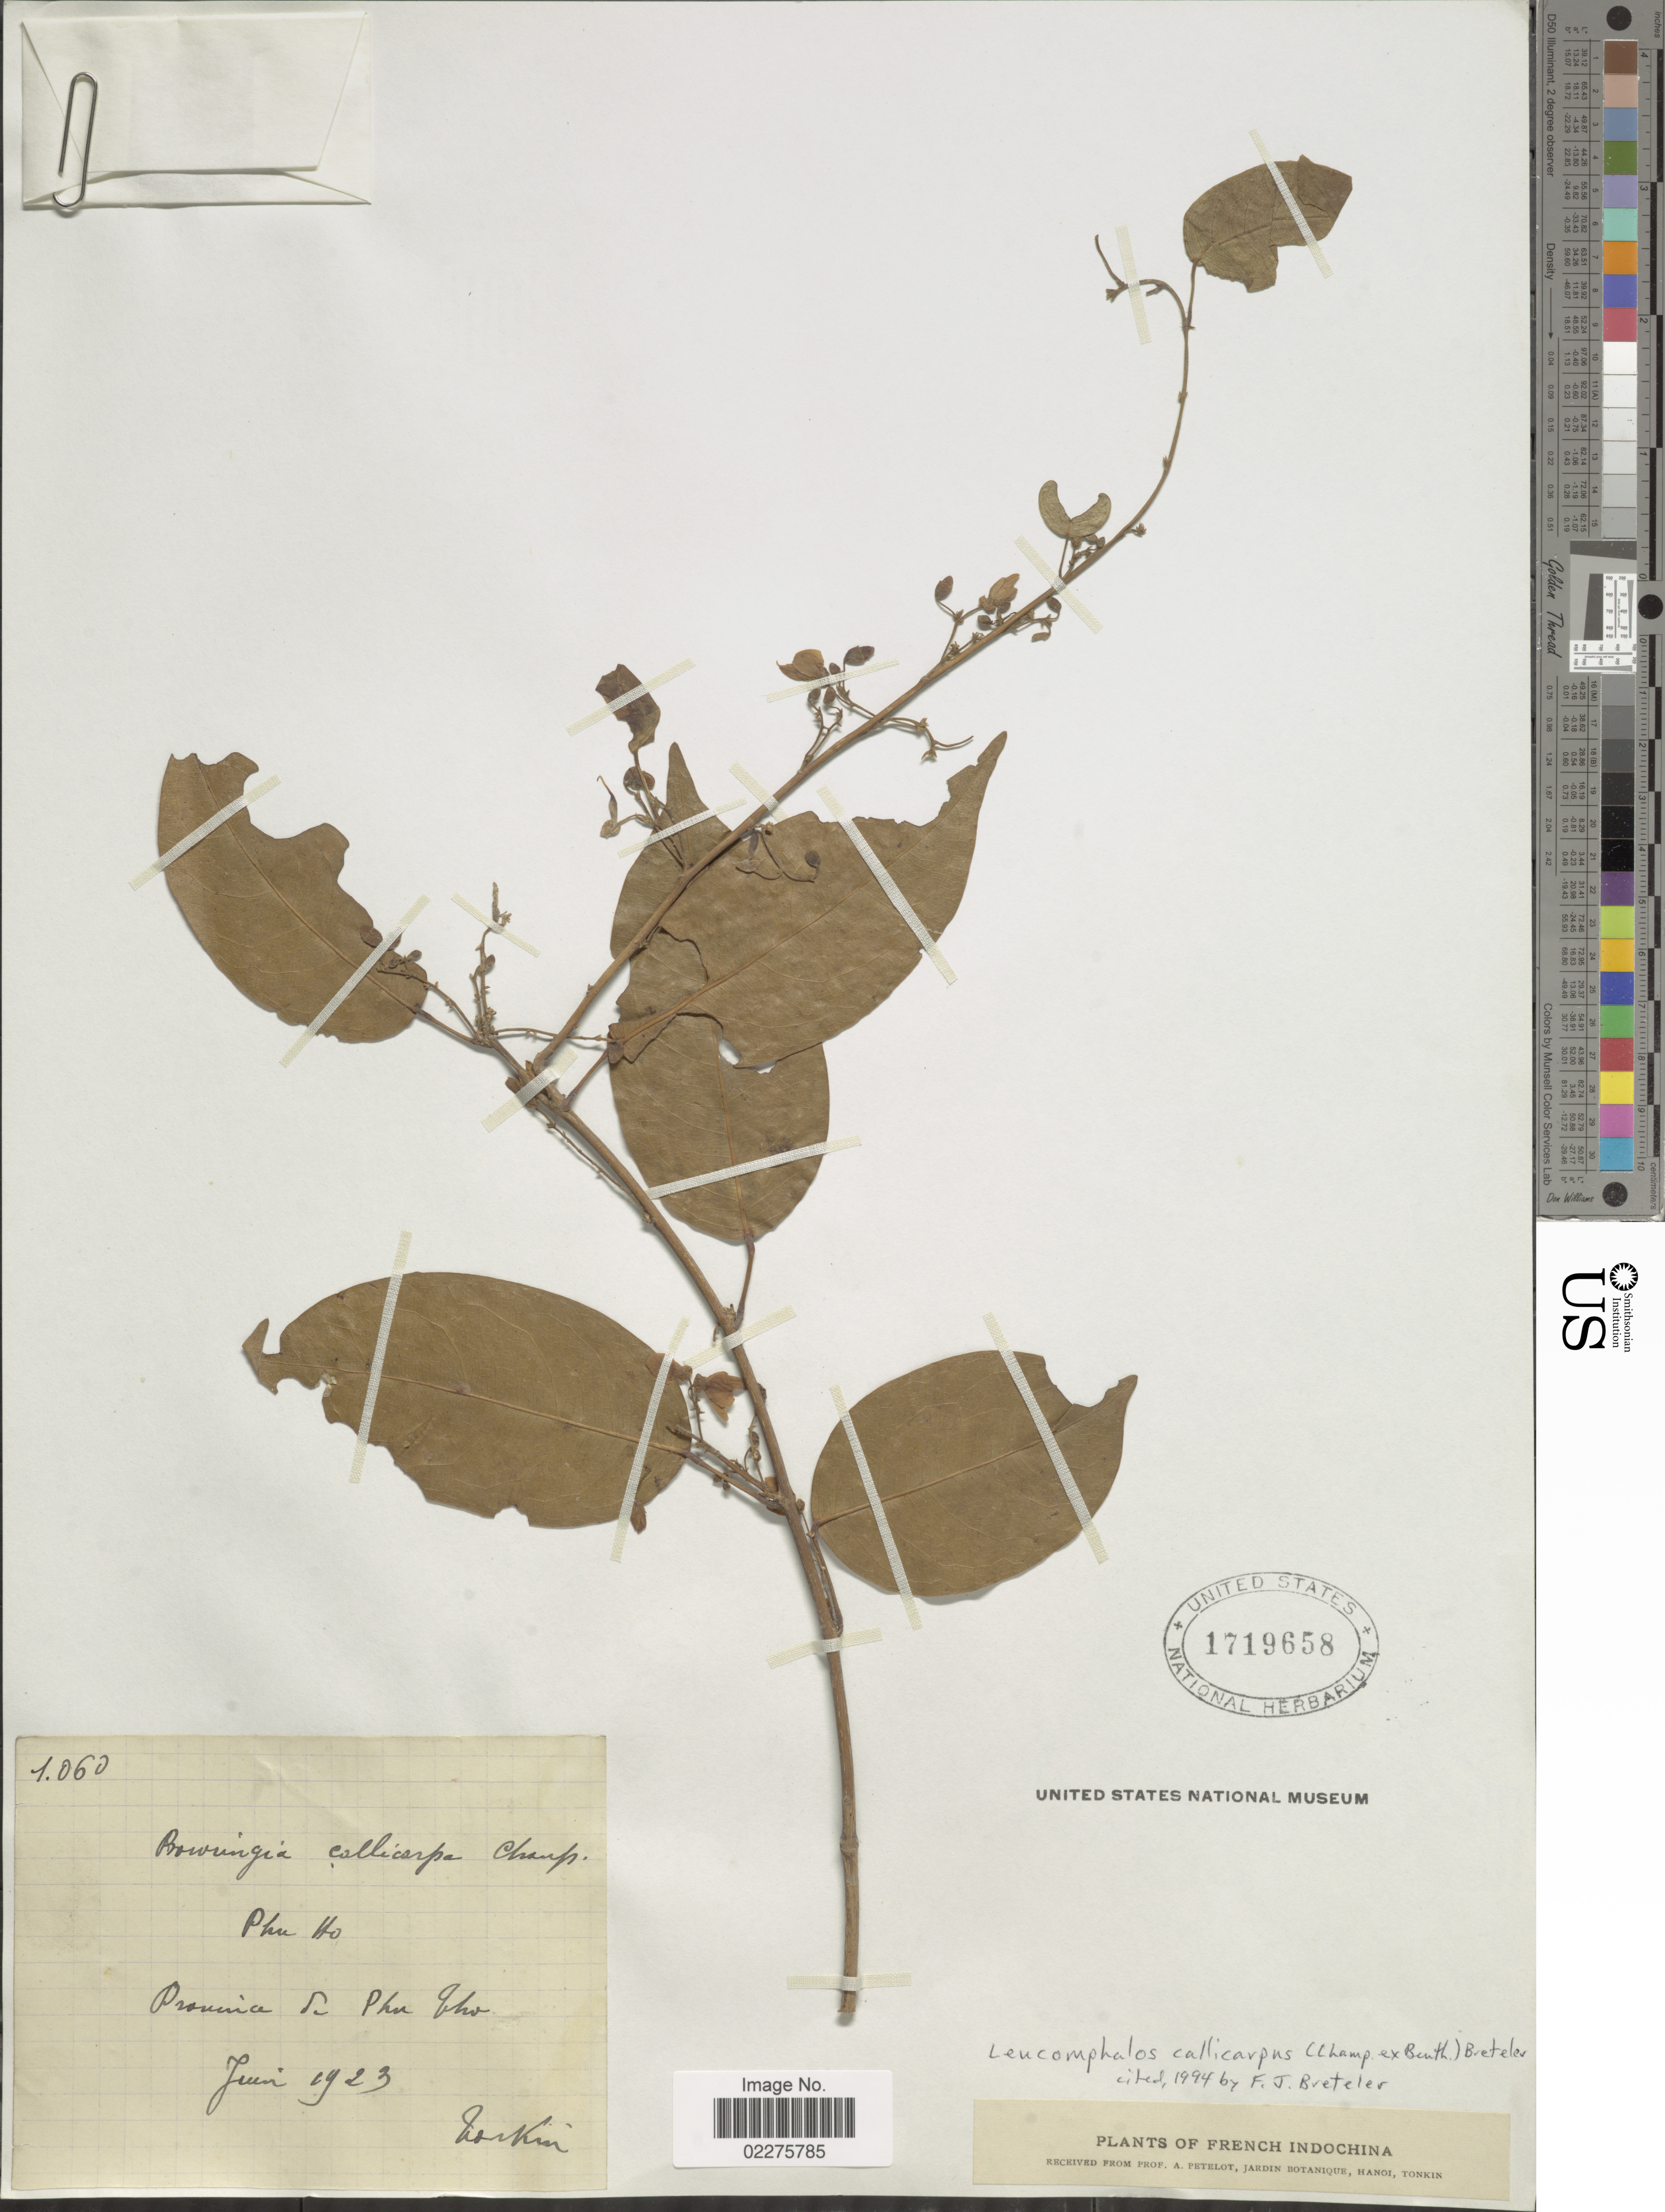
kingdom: Plantae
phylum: Tracheophyta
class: Magnoliopsida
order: Fabales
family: Fabaceae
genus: Bowringia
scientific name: Bowringia callicarpa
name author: Champ. ex Benth.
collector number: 1060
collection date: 1923-06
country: Vietnam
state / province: Phu Tho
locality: French Indochina. Phu Ho, Tonkin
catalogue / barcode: US 1719658